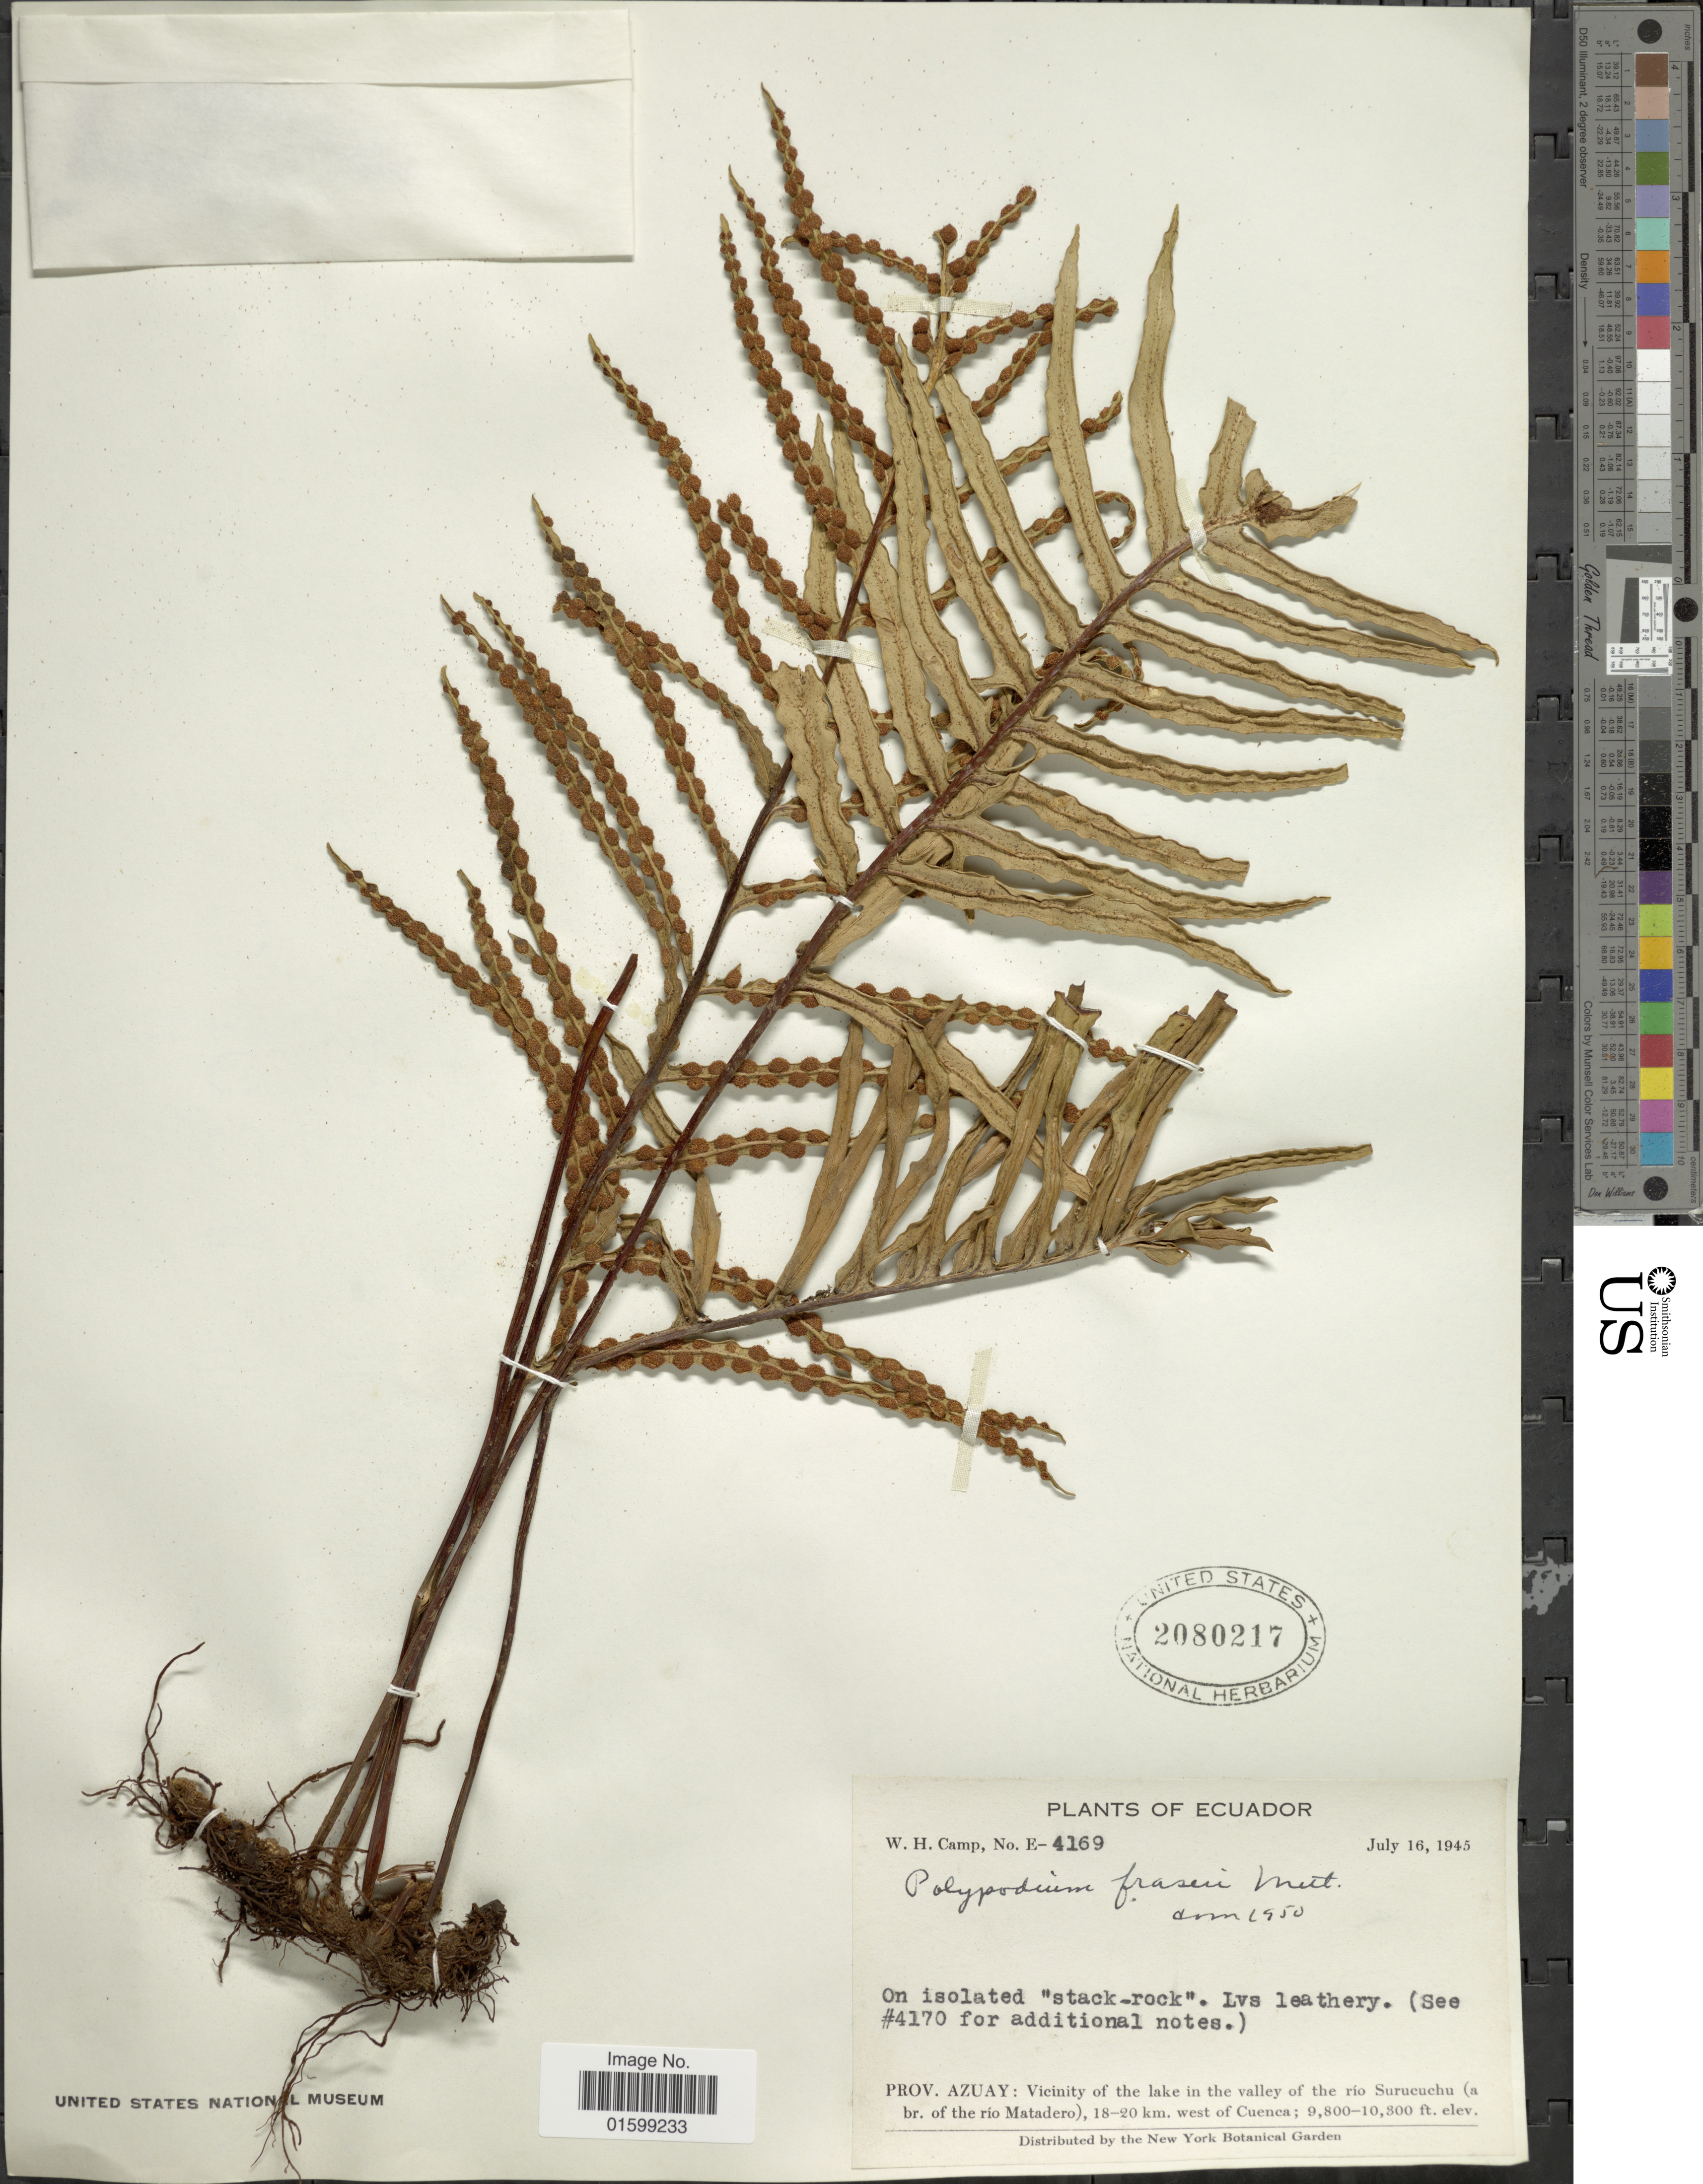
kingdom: Plantae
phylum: Tracheophyta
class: Polypodiopsida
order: Polypodiales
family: Polypodiaceae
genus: Pleopeltis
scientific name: Pleopeltis fraseri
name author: (Kuhn) A.R. Sm.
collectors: W. H. Camp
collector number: E-4169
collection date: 1945-07-16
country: Ecuador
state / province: Azuay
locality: Vicinity of the lake in the valley of the río Surucuchu (a br. of the río Matadero), 18-20 km. west of Cuenca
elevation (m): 2987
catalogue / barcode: US 2080217